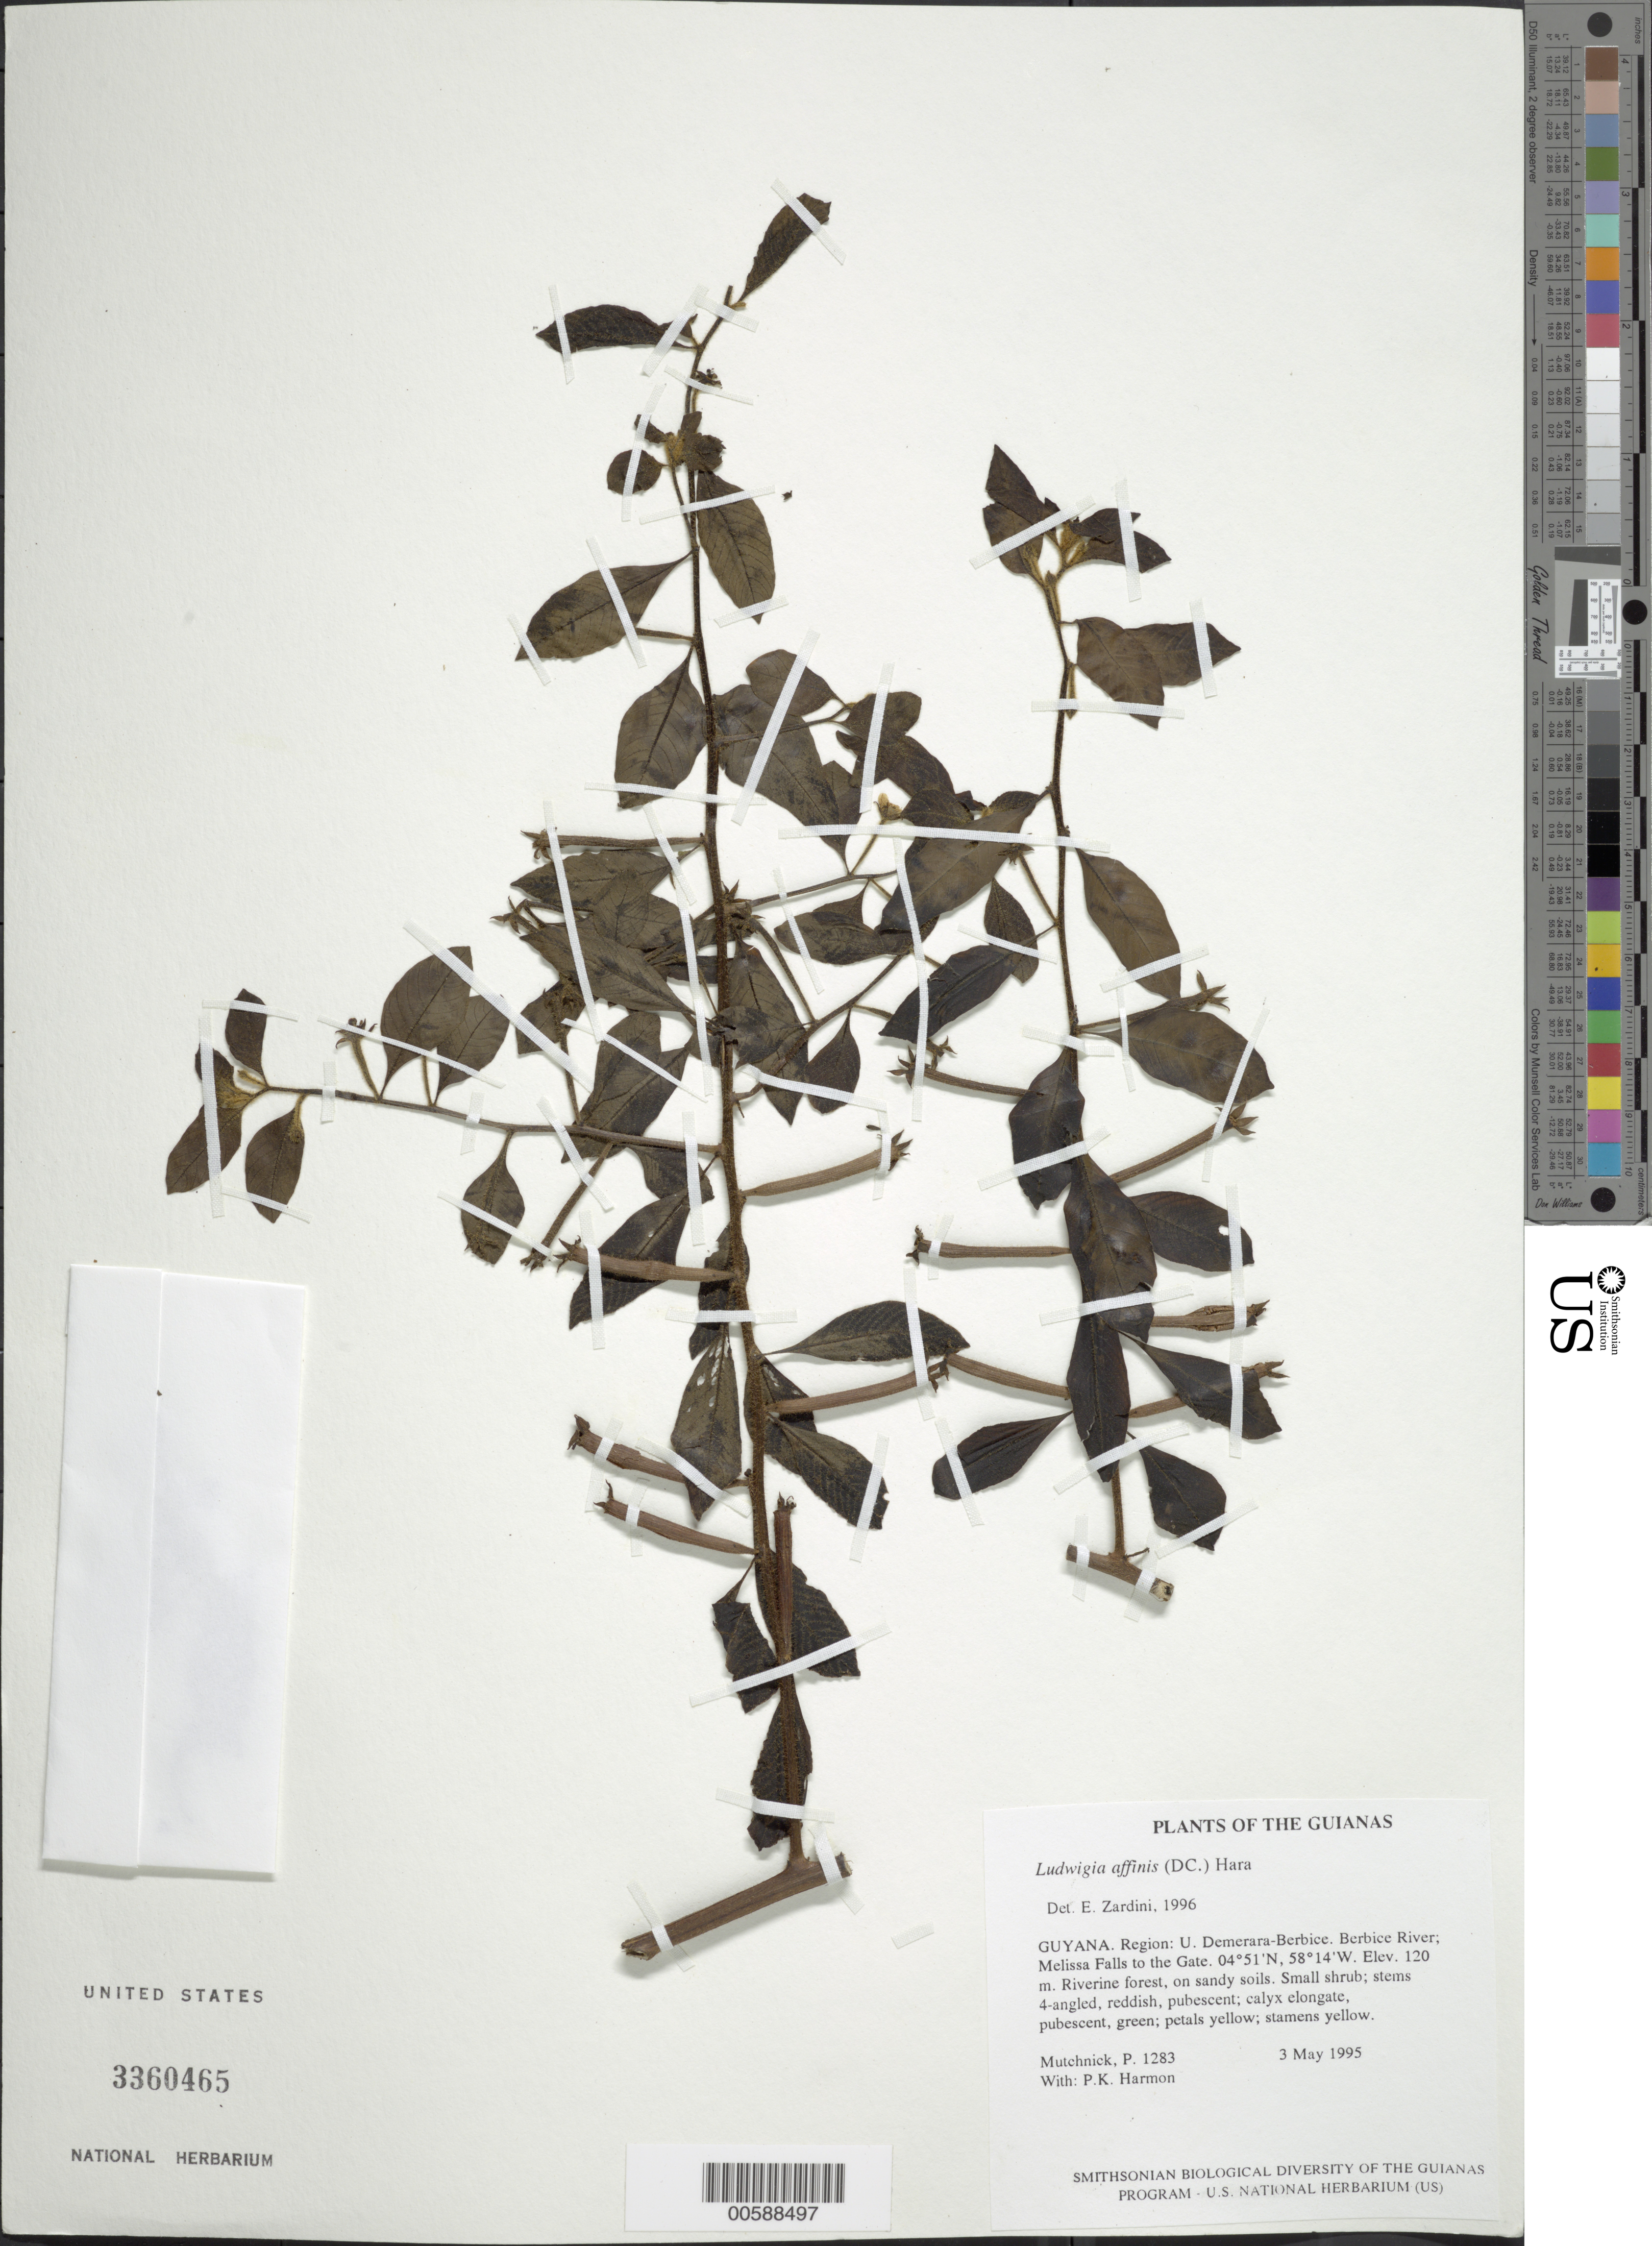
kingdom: Plantae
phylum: Tracheophyta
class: Magnoliopsida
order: Myrtales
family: Onagraceae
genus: Ludwigia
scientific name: Ludwigia affinis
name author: (DC.) H. Hara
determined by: Zardini, E. M.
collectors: P. Mutchnick & P. Harmon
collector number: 1283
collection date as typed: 3 May 1995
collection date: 1995-05-03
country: Guyana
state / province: U. Demerara-Berbice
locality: Berbice River; Melissa Falls to the Gate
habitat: Riverine forest, on sandy soils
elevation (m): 120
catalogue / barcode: US 3360465